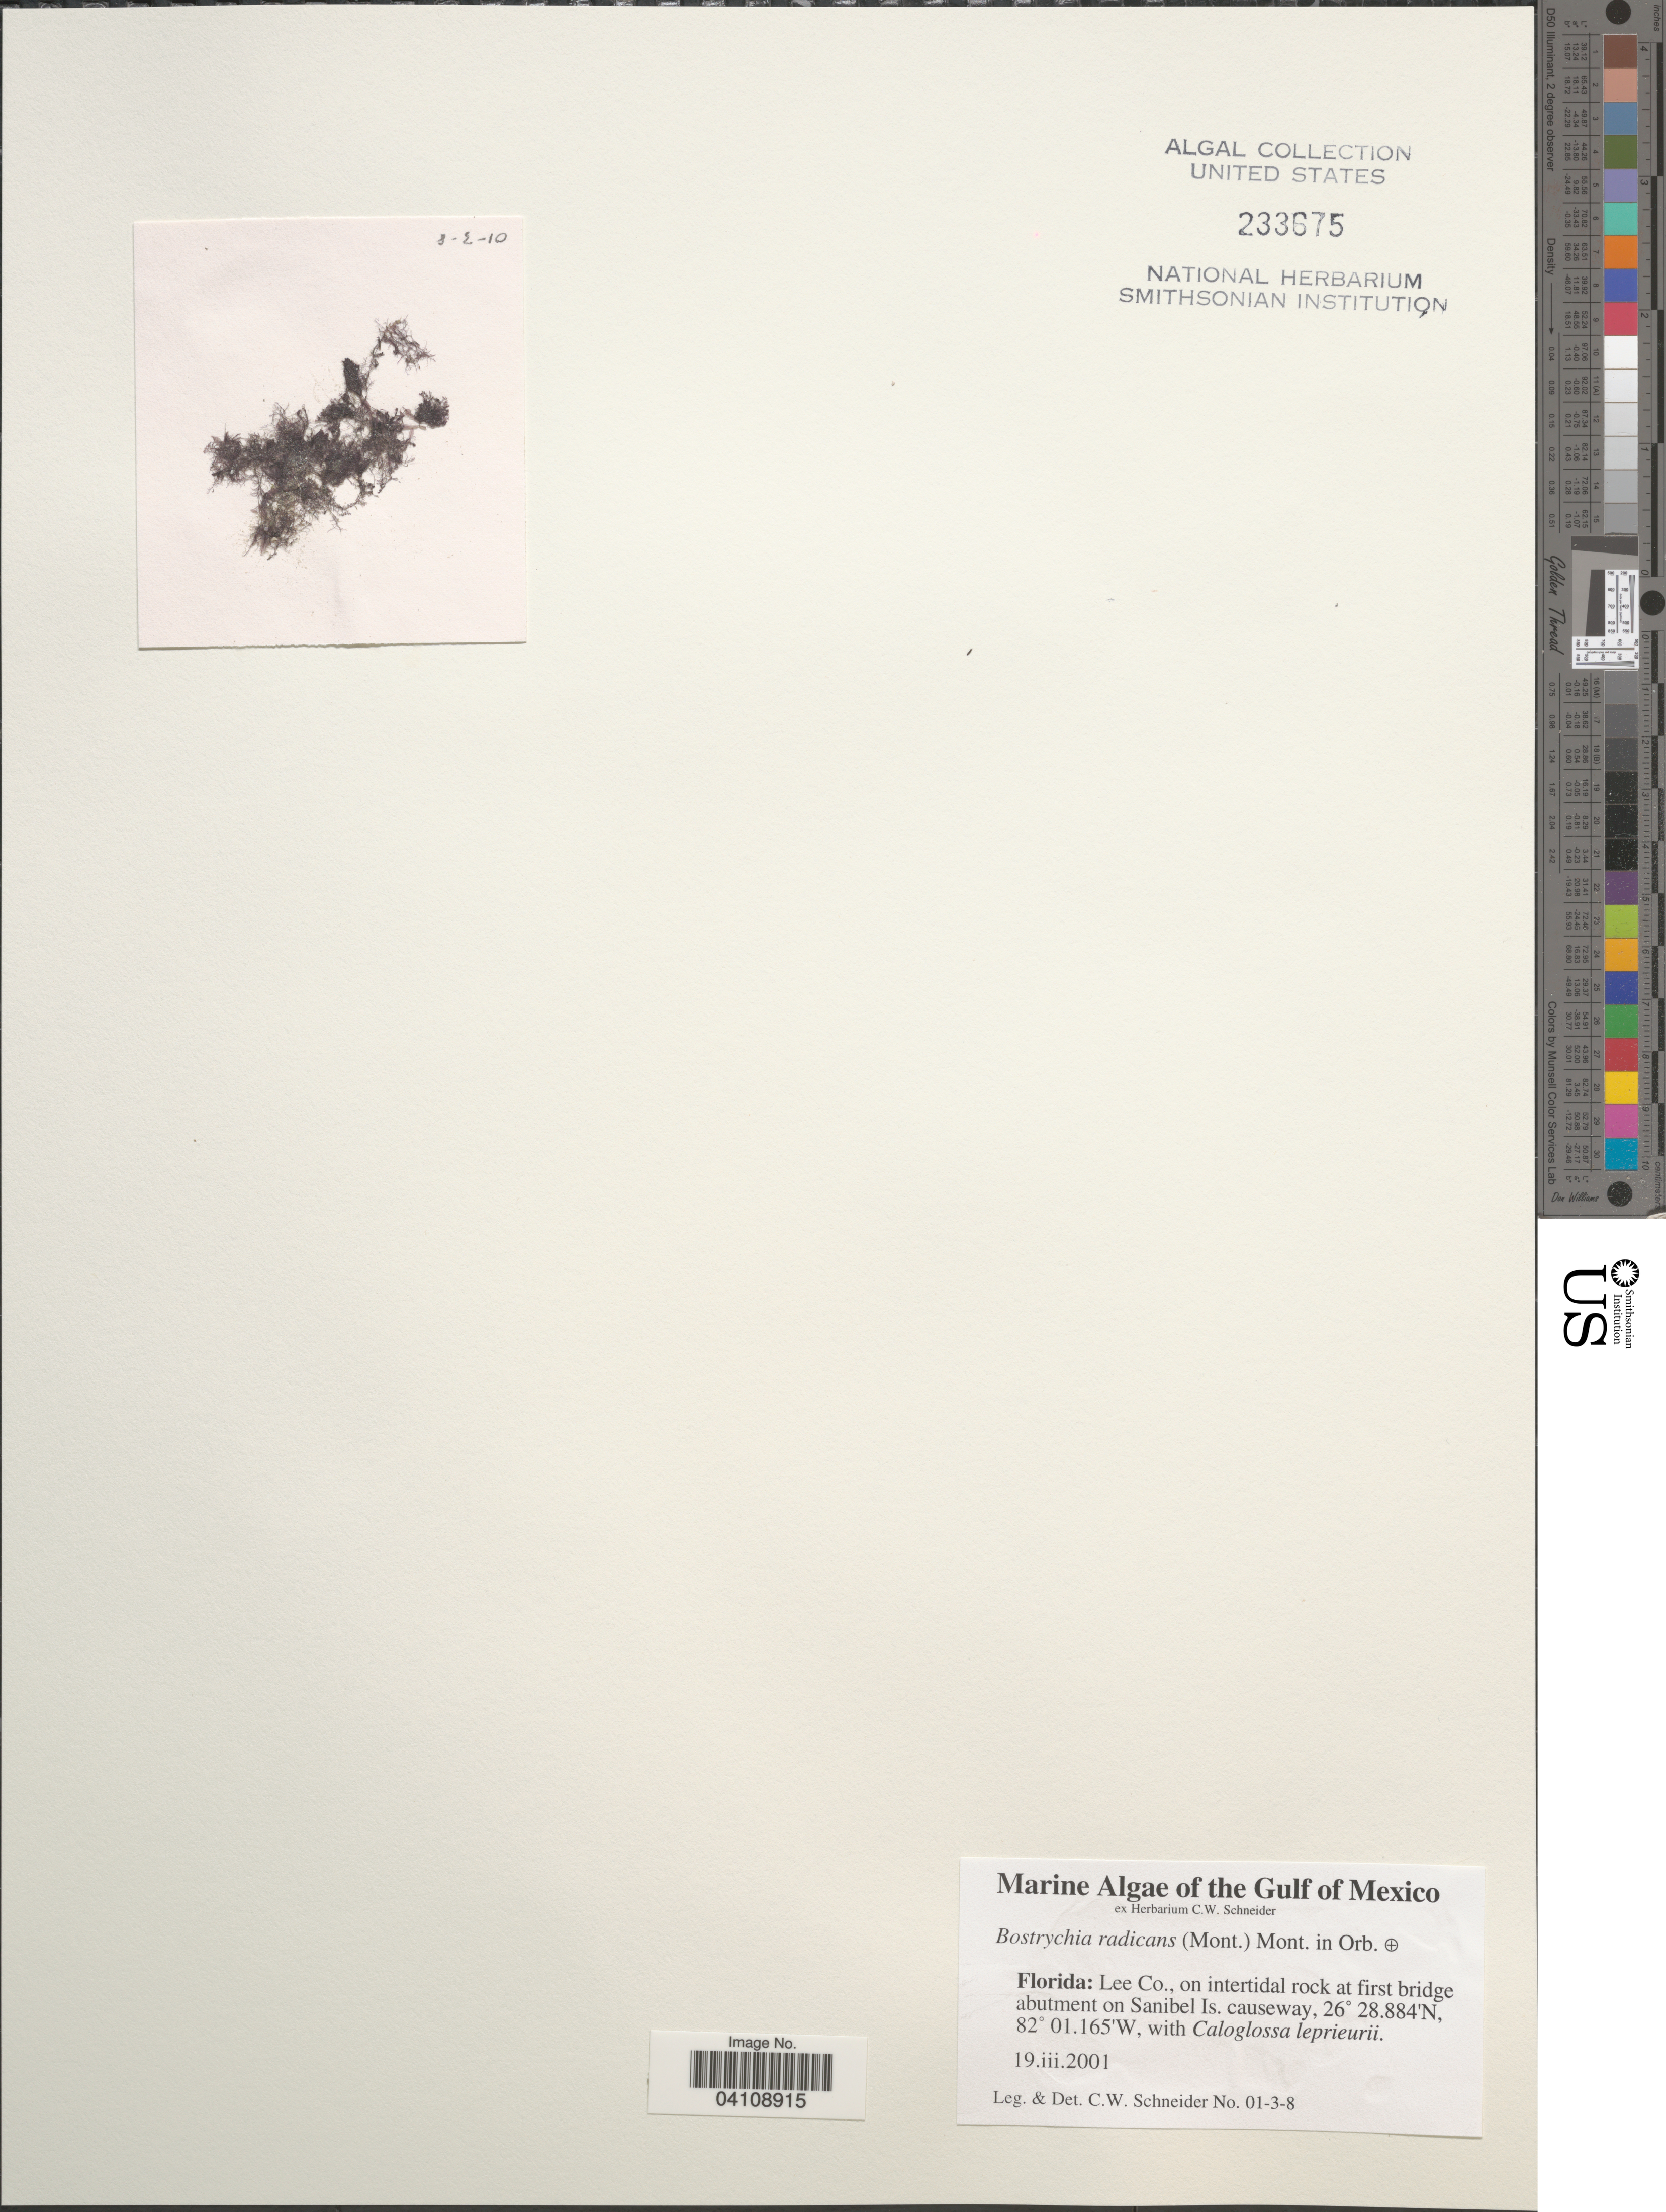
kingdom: Plantae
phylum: Rhodophyta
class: Florideophyceae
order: Ceramiales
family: Rhodomelaceae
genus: Bostrychia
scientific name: Bostrychia radicans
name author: (Mont.) Mont.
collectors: C. W.Schneider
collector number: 01-3-8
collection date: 2001-03-19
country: United States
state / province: Florida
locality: The Gulf of Mexico. Lee Co., intertidal rock at first bridge abutment on Sanibel Is. causeway.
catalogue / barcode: US 233675